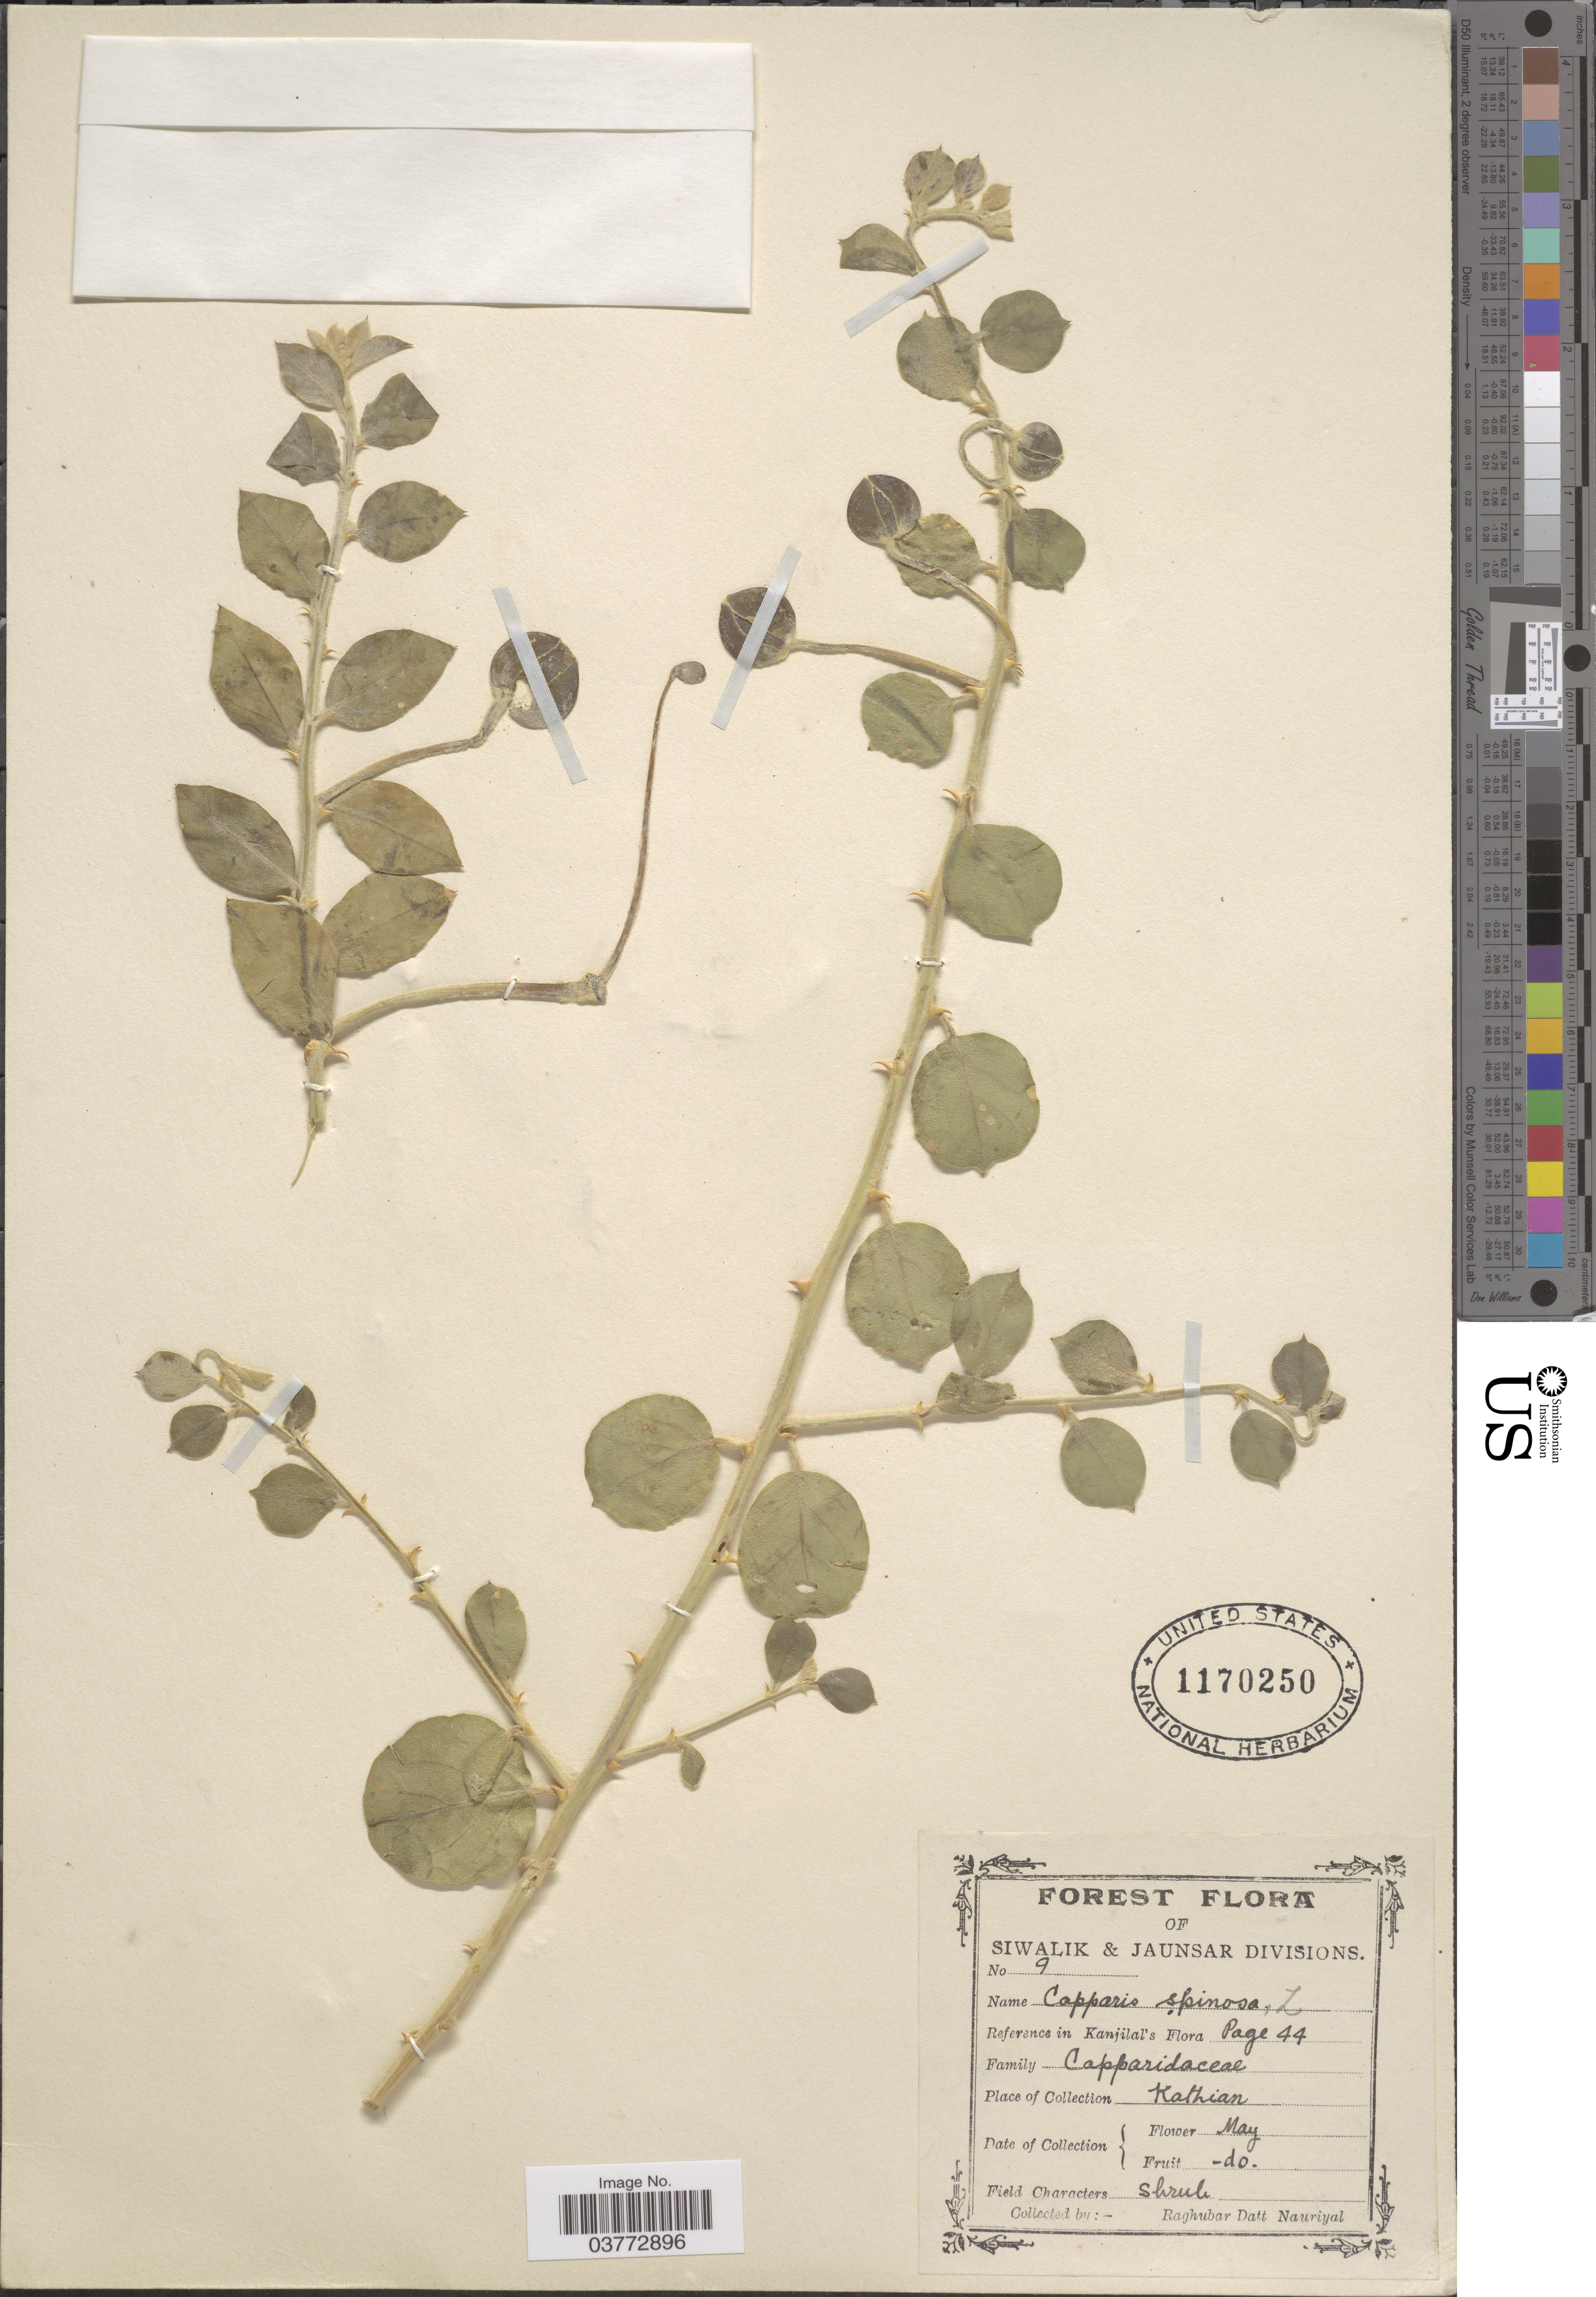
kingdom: Plantae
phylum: Tracheophyta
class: Magnoliopsida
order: Brassicales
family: Capparaceae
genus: Capparis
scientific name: Capparis sicula subsp. sicula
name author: Veill. ex Duhamel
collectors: R. D. Nauriyal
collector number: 9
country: India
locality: Siwalik & Jaunsar Divisions. Kathian.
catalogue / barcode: US 1170250